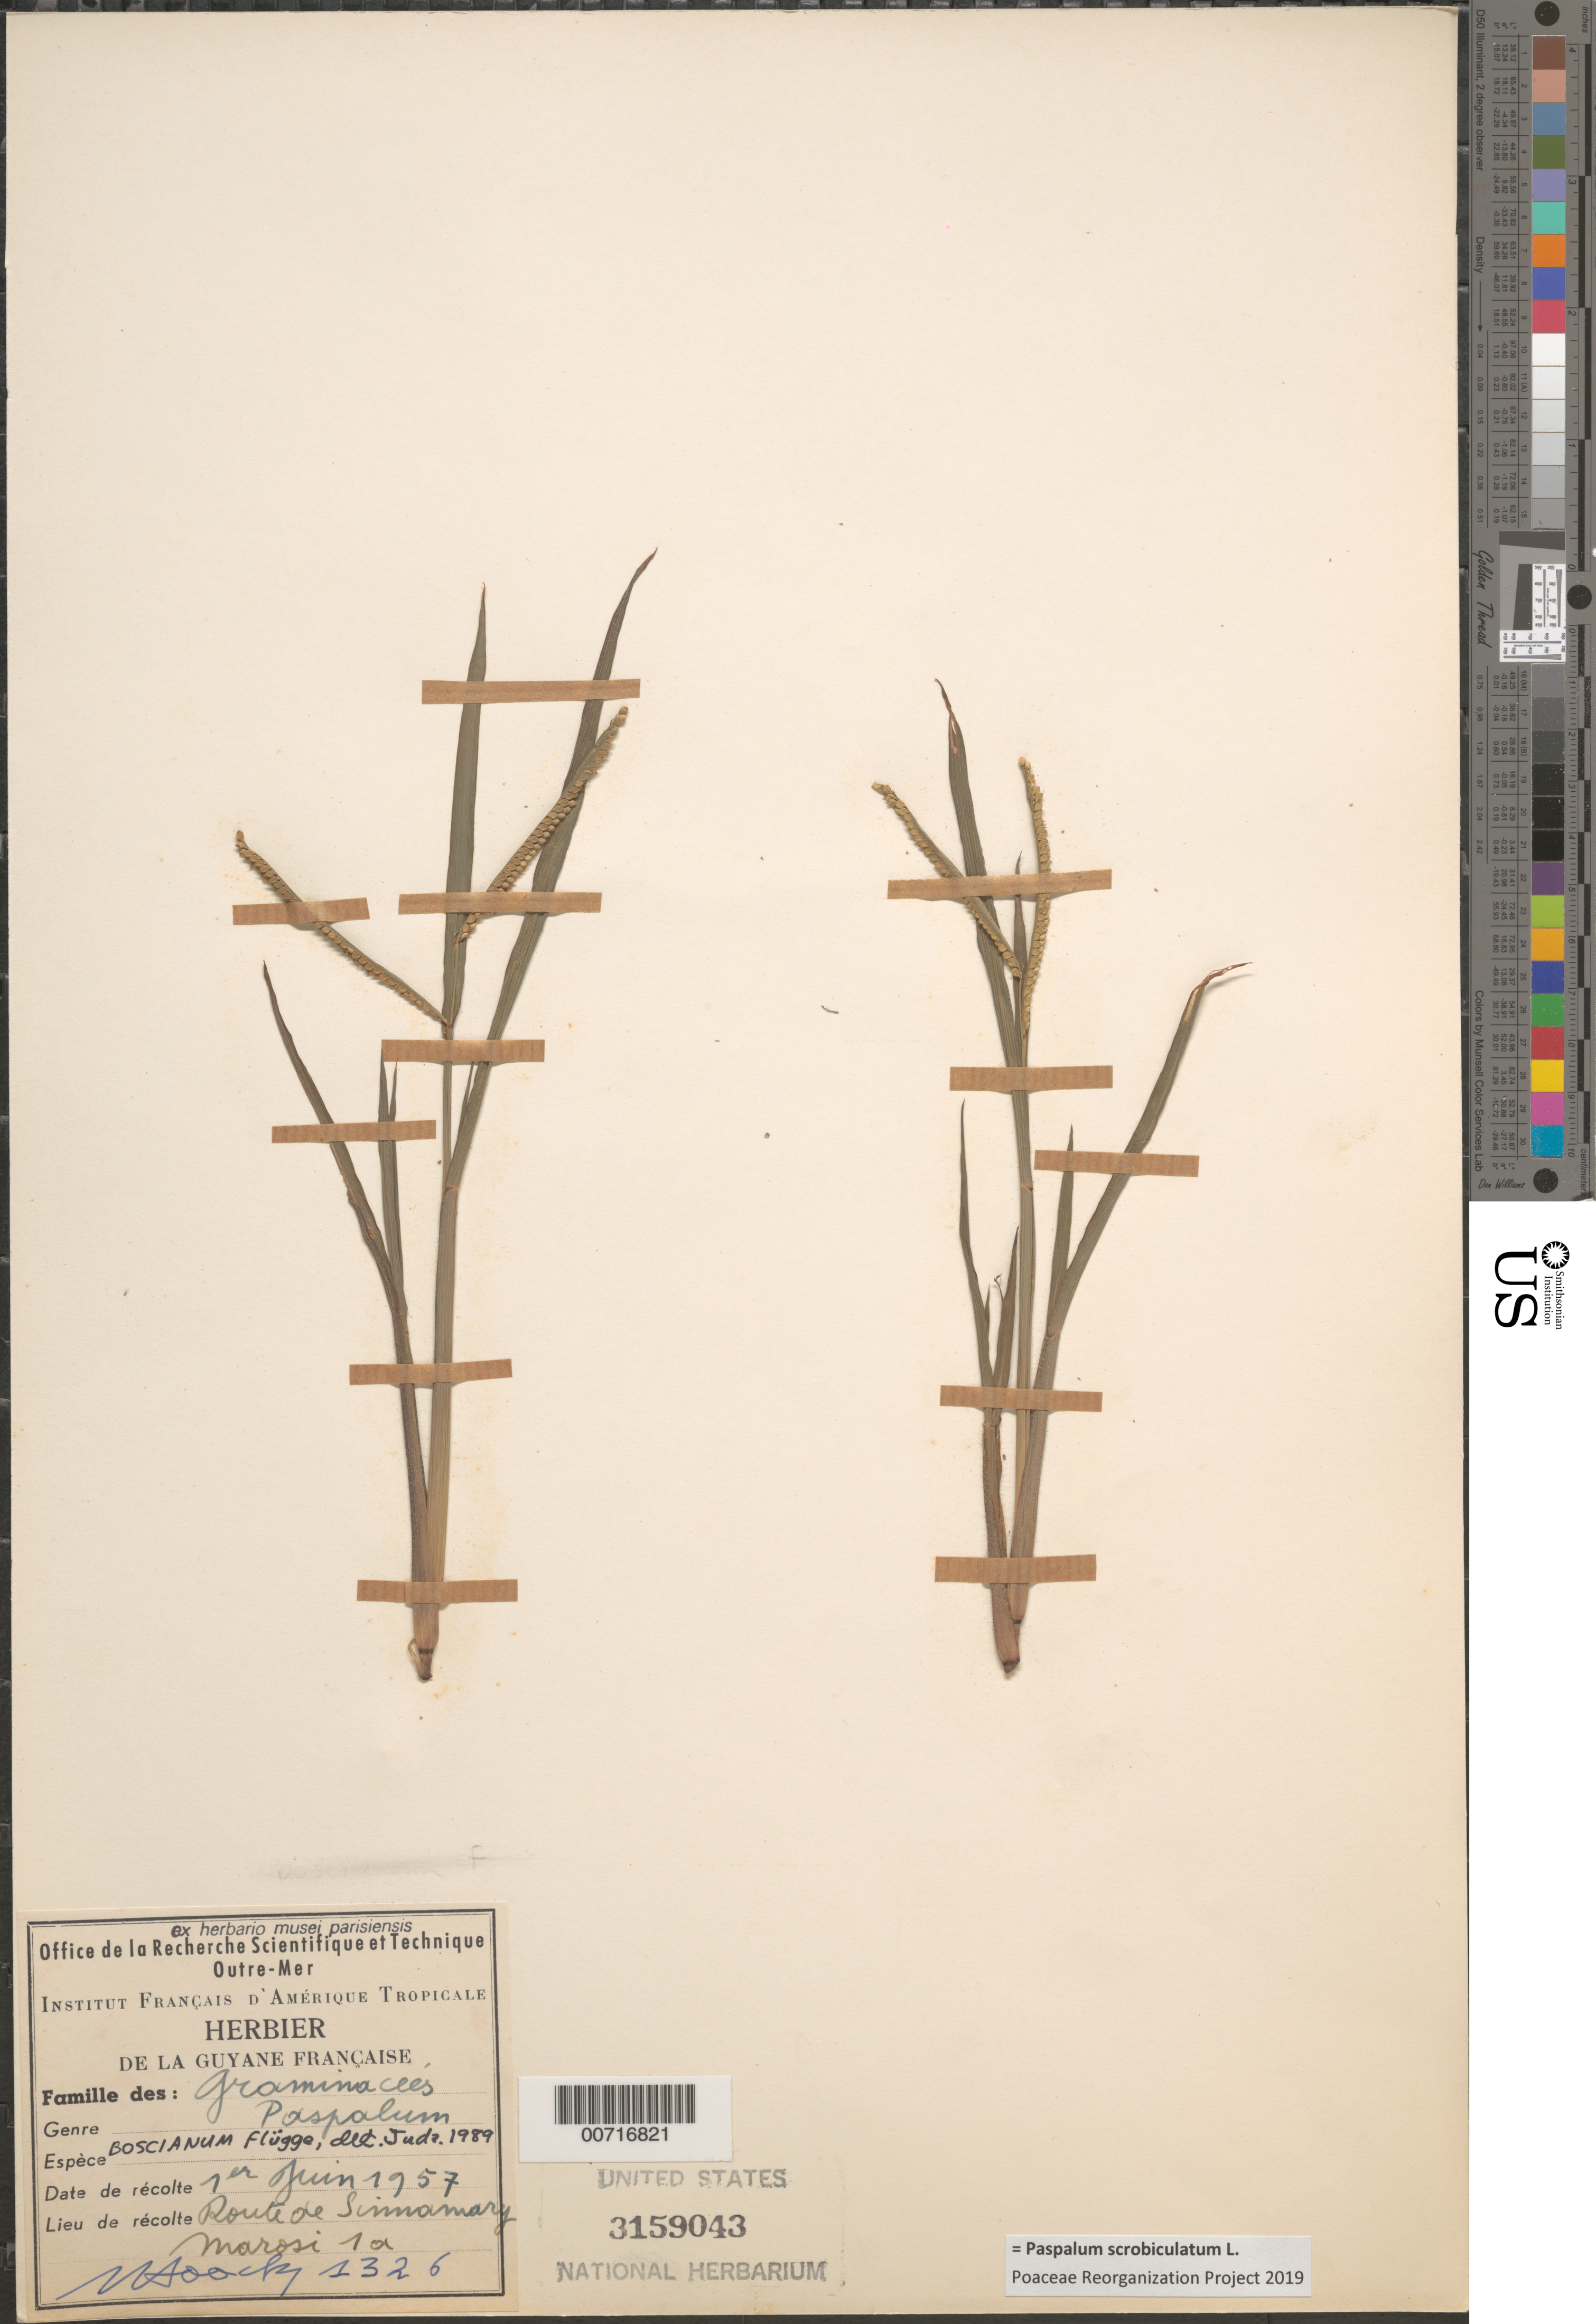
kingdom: Plantae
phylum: Tracheophyta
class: Liliopsida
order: Poales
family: Poaceae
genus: Paspalum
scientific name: Paspalum boscianum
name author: Flüggé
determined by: Judziewicz, E. J.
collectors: J. Hoock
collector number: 1326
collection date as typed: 1-Jun-57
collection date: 1957-06-01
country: French Guiana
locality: Route de Sinnamary, Savane Marosi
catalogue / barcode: US 3159043